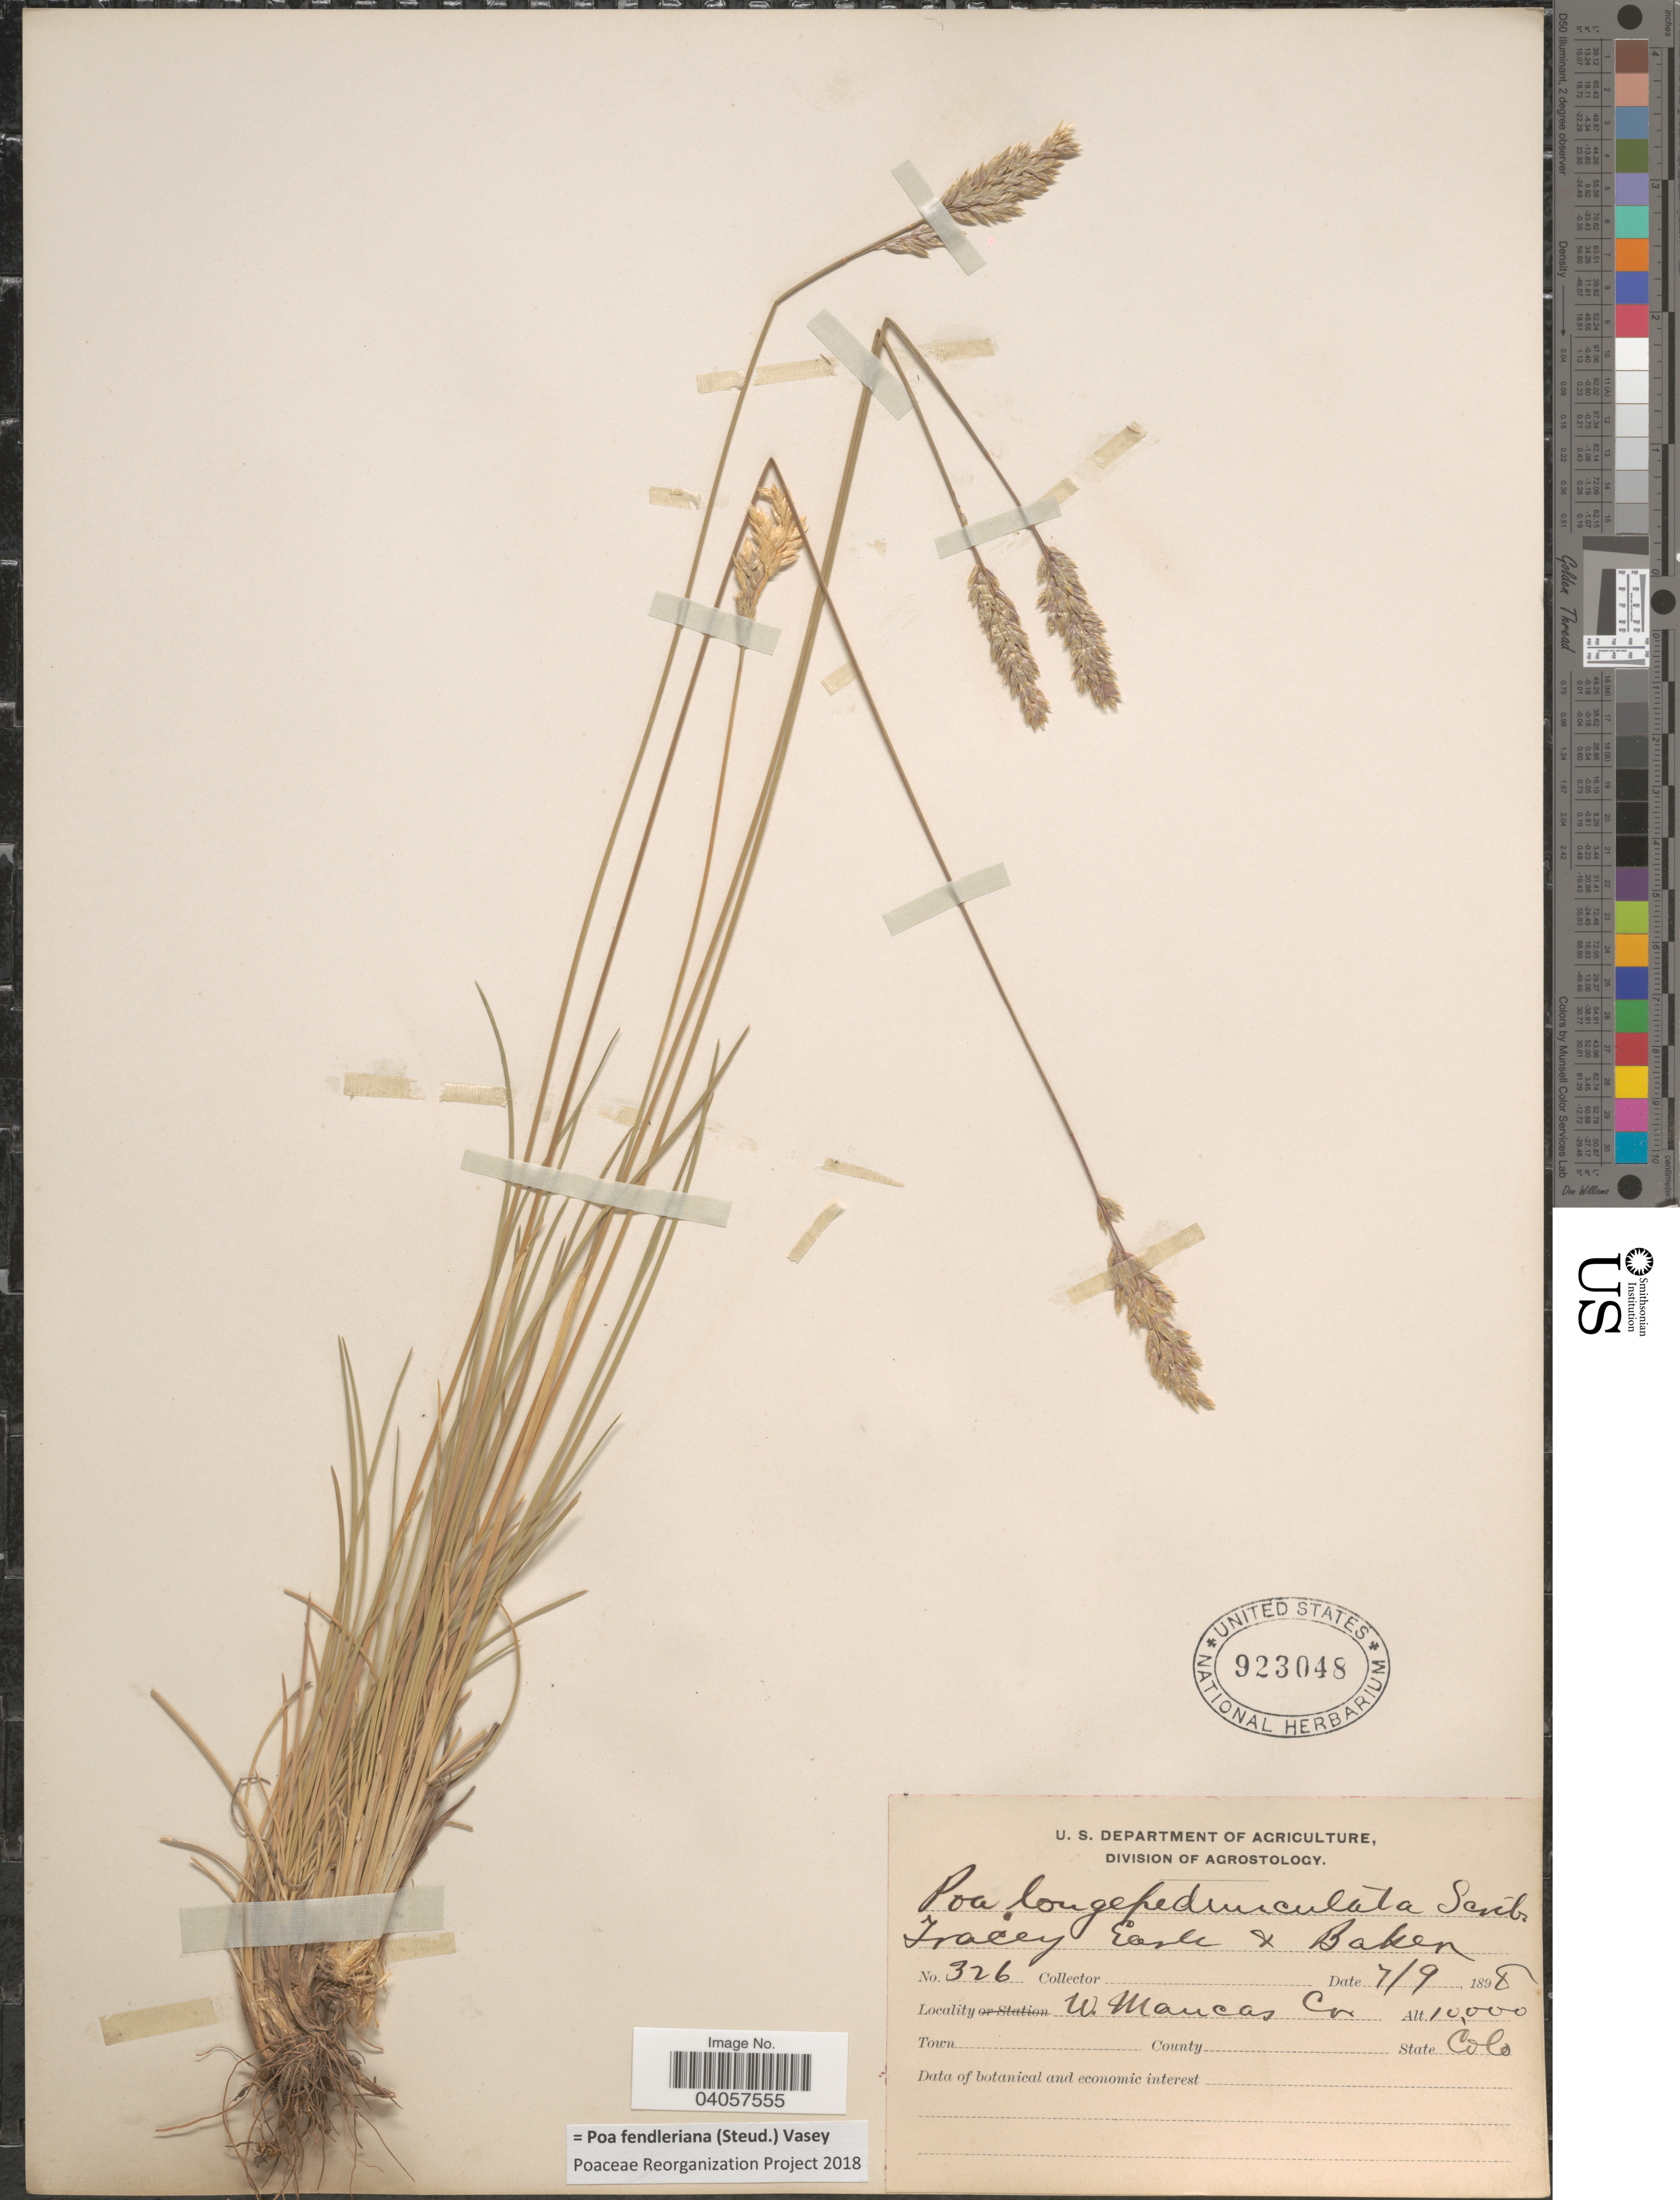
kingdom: Plantae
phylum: Tracheophyta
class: Liliopsida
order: Poales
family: Poaceae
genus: Poa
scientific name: Poa fendleriana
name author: (Steud.) Vasey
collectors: Tracey, -. Earle & -- Baker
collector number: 326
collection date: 1898-07-09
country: United States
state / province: Colorado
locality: W. Mancos Cr.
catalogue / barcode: US 923048